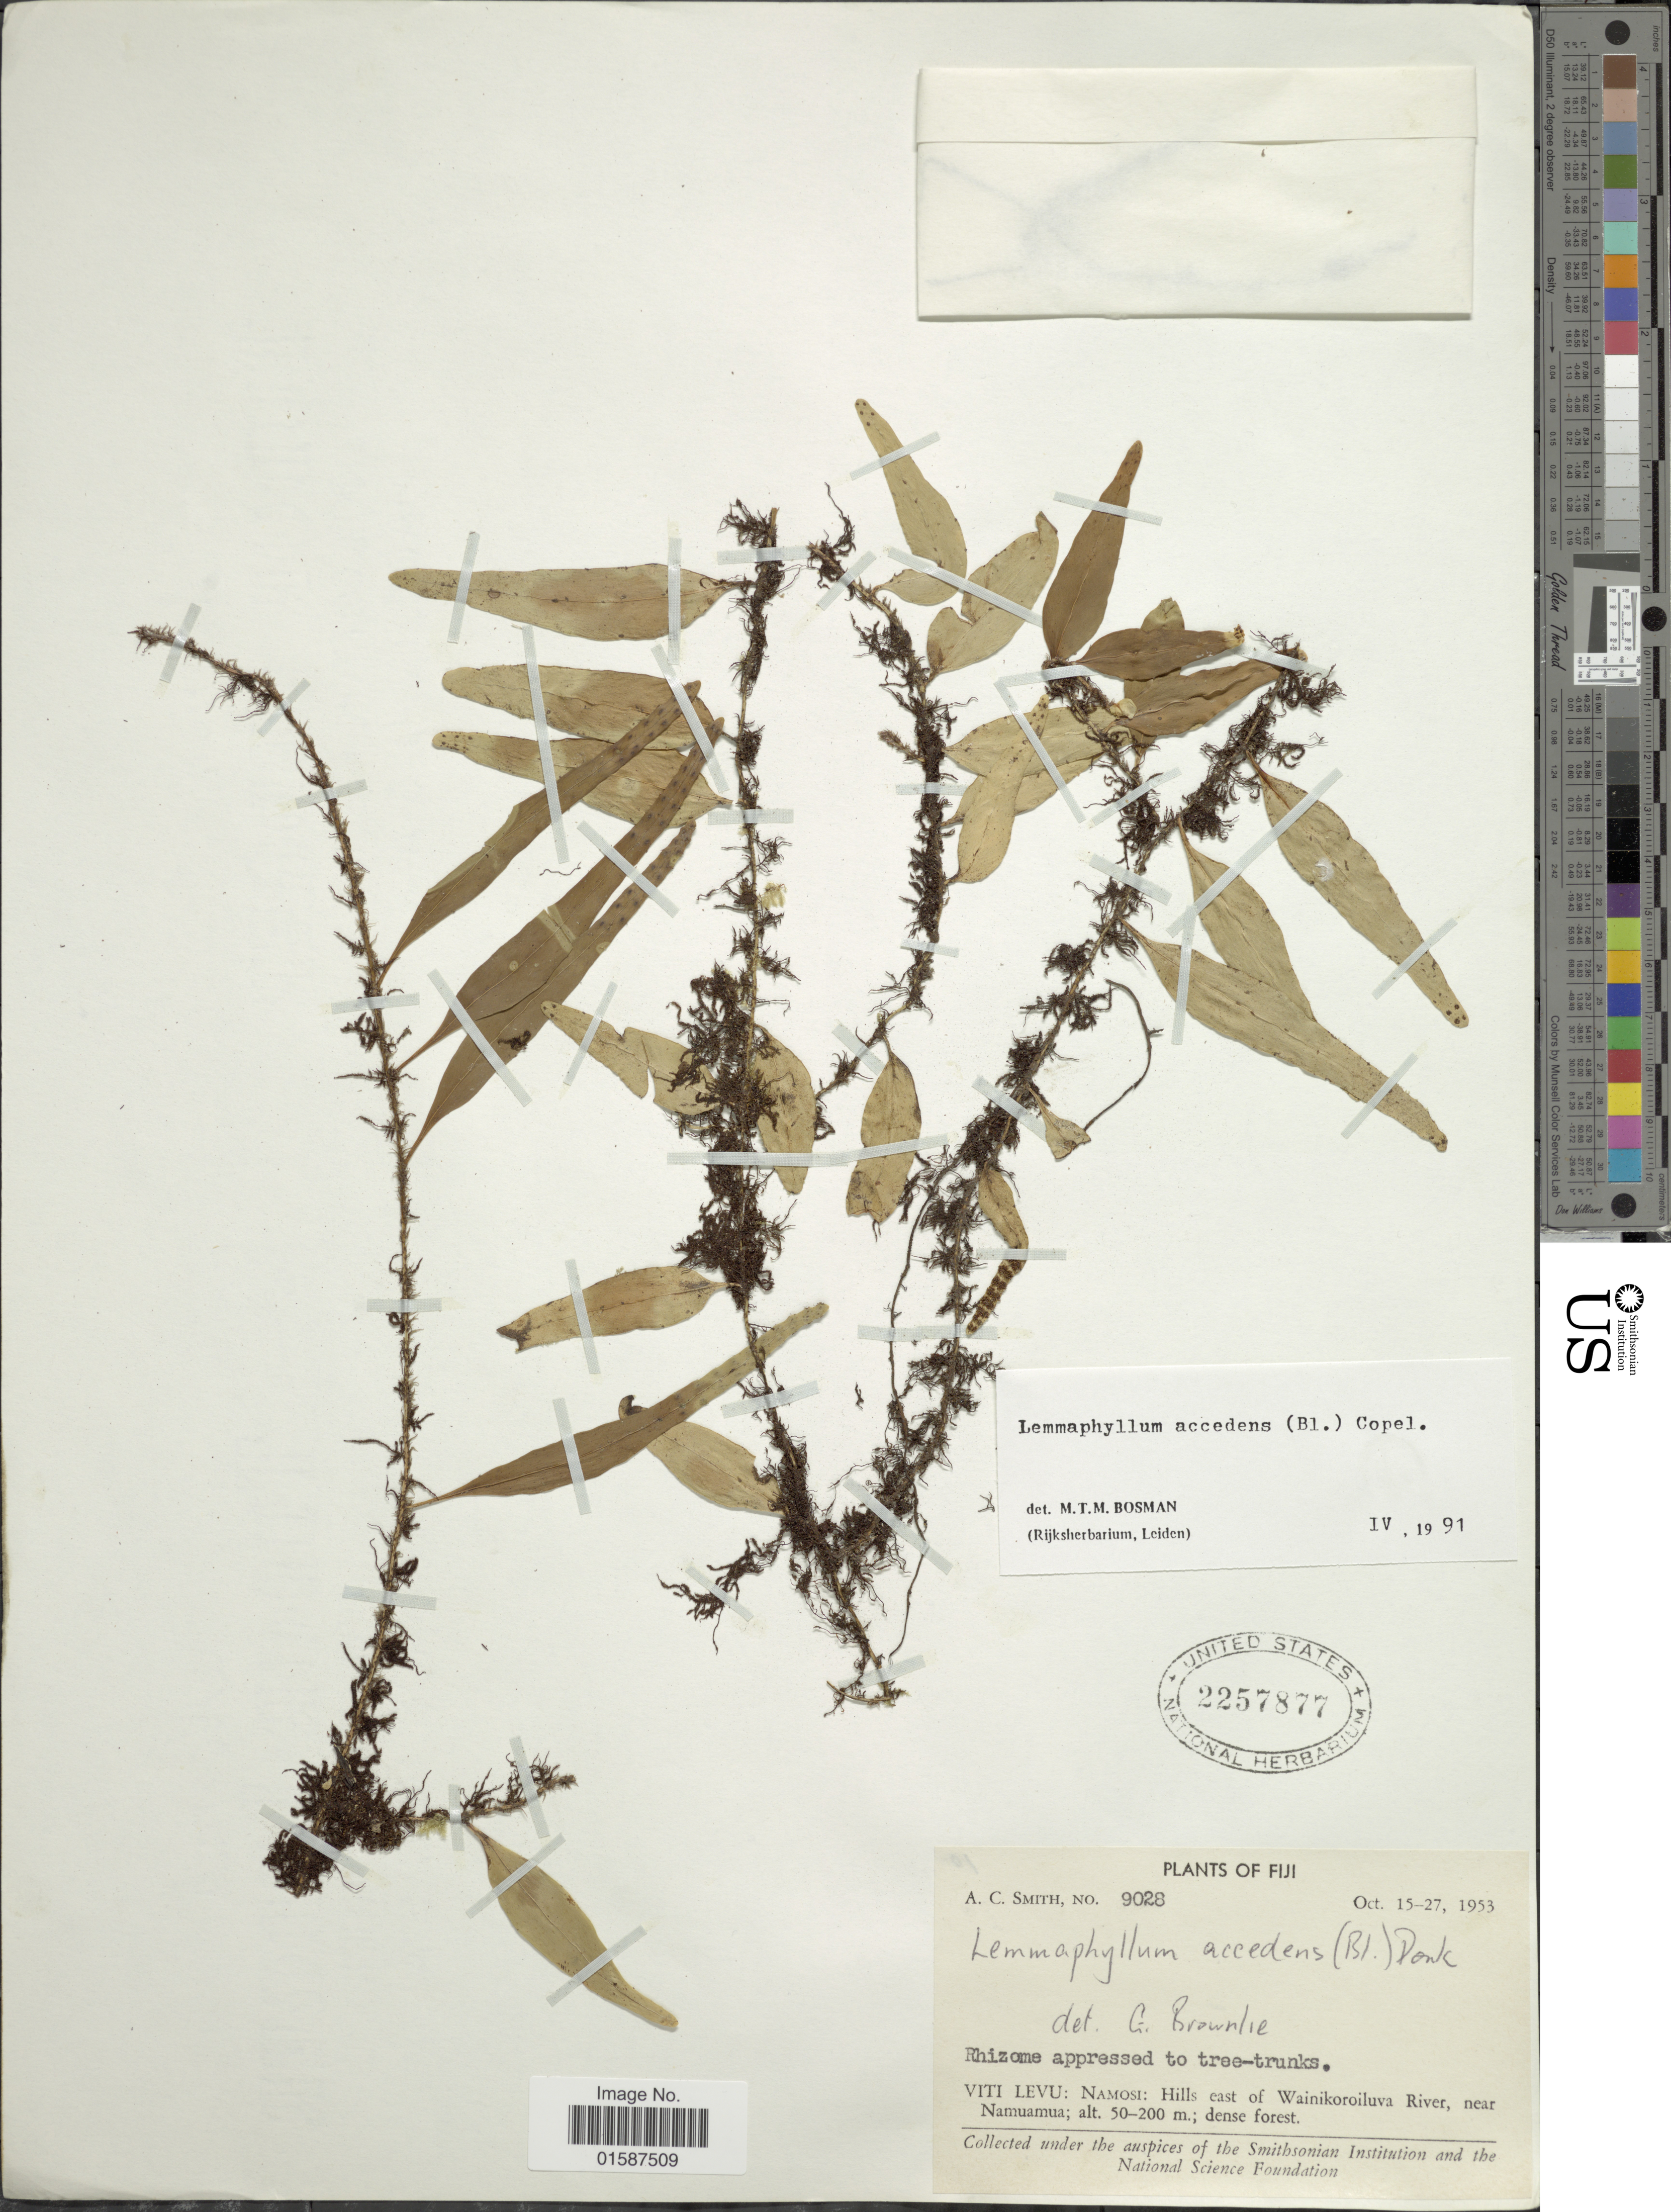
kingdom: Plantae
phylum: Tracheophyta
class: Polypodiopsida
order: Polypodiales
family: Polypodiaceae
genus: Lemmaphyllum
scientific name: Lemmaphyllum accedens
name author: (Blume) Donk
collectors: A. C. Smith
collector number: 9028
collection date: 1953-10-15/1953-10-27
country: Fiji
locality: Viti Levu: Namosi: Hills east of wainikoroiluva River, near Namuamua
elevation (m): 50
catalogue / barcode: US 2257877